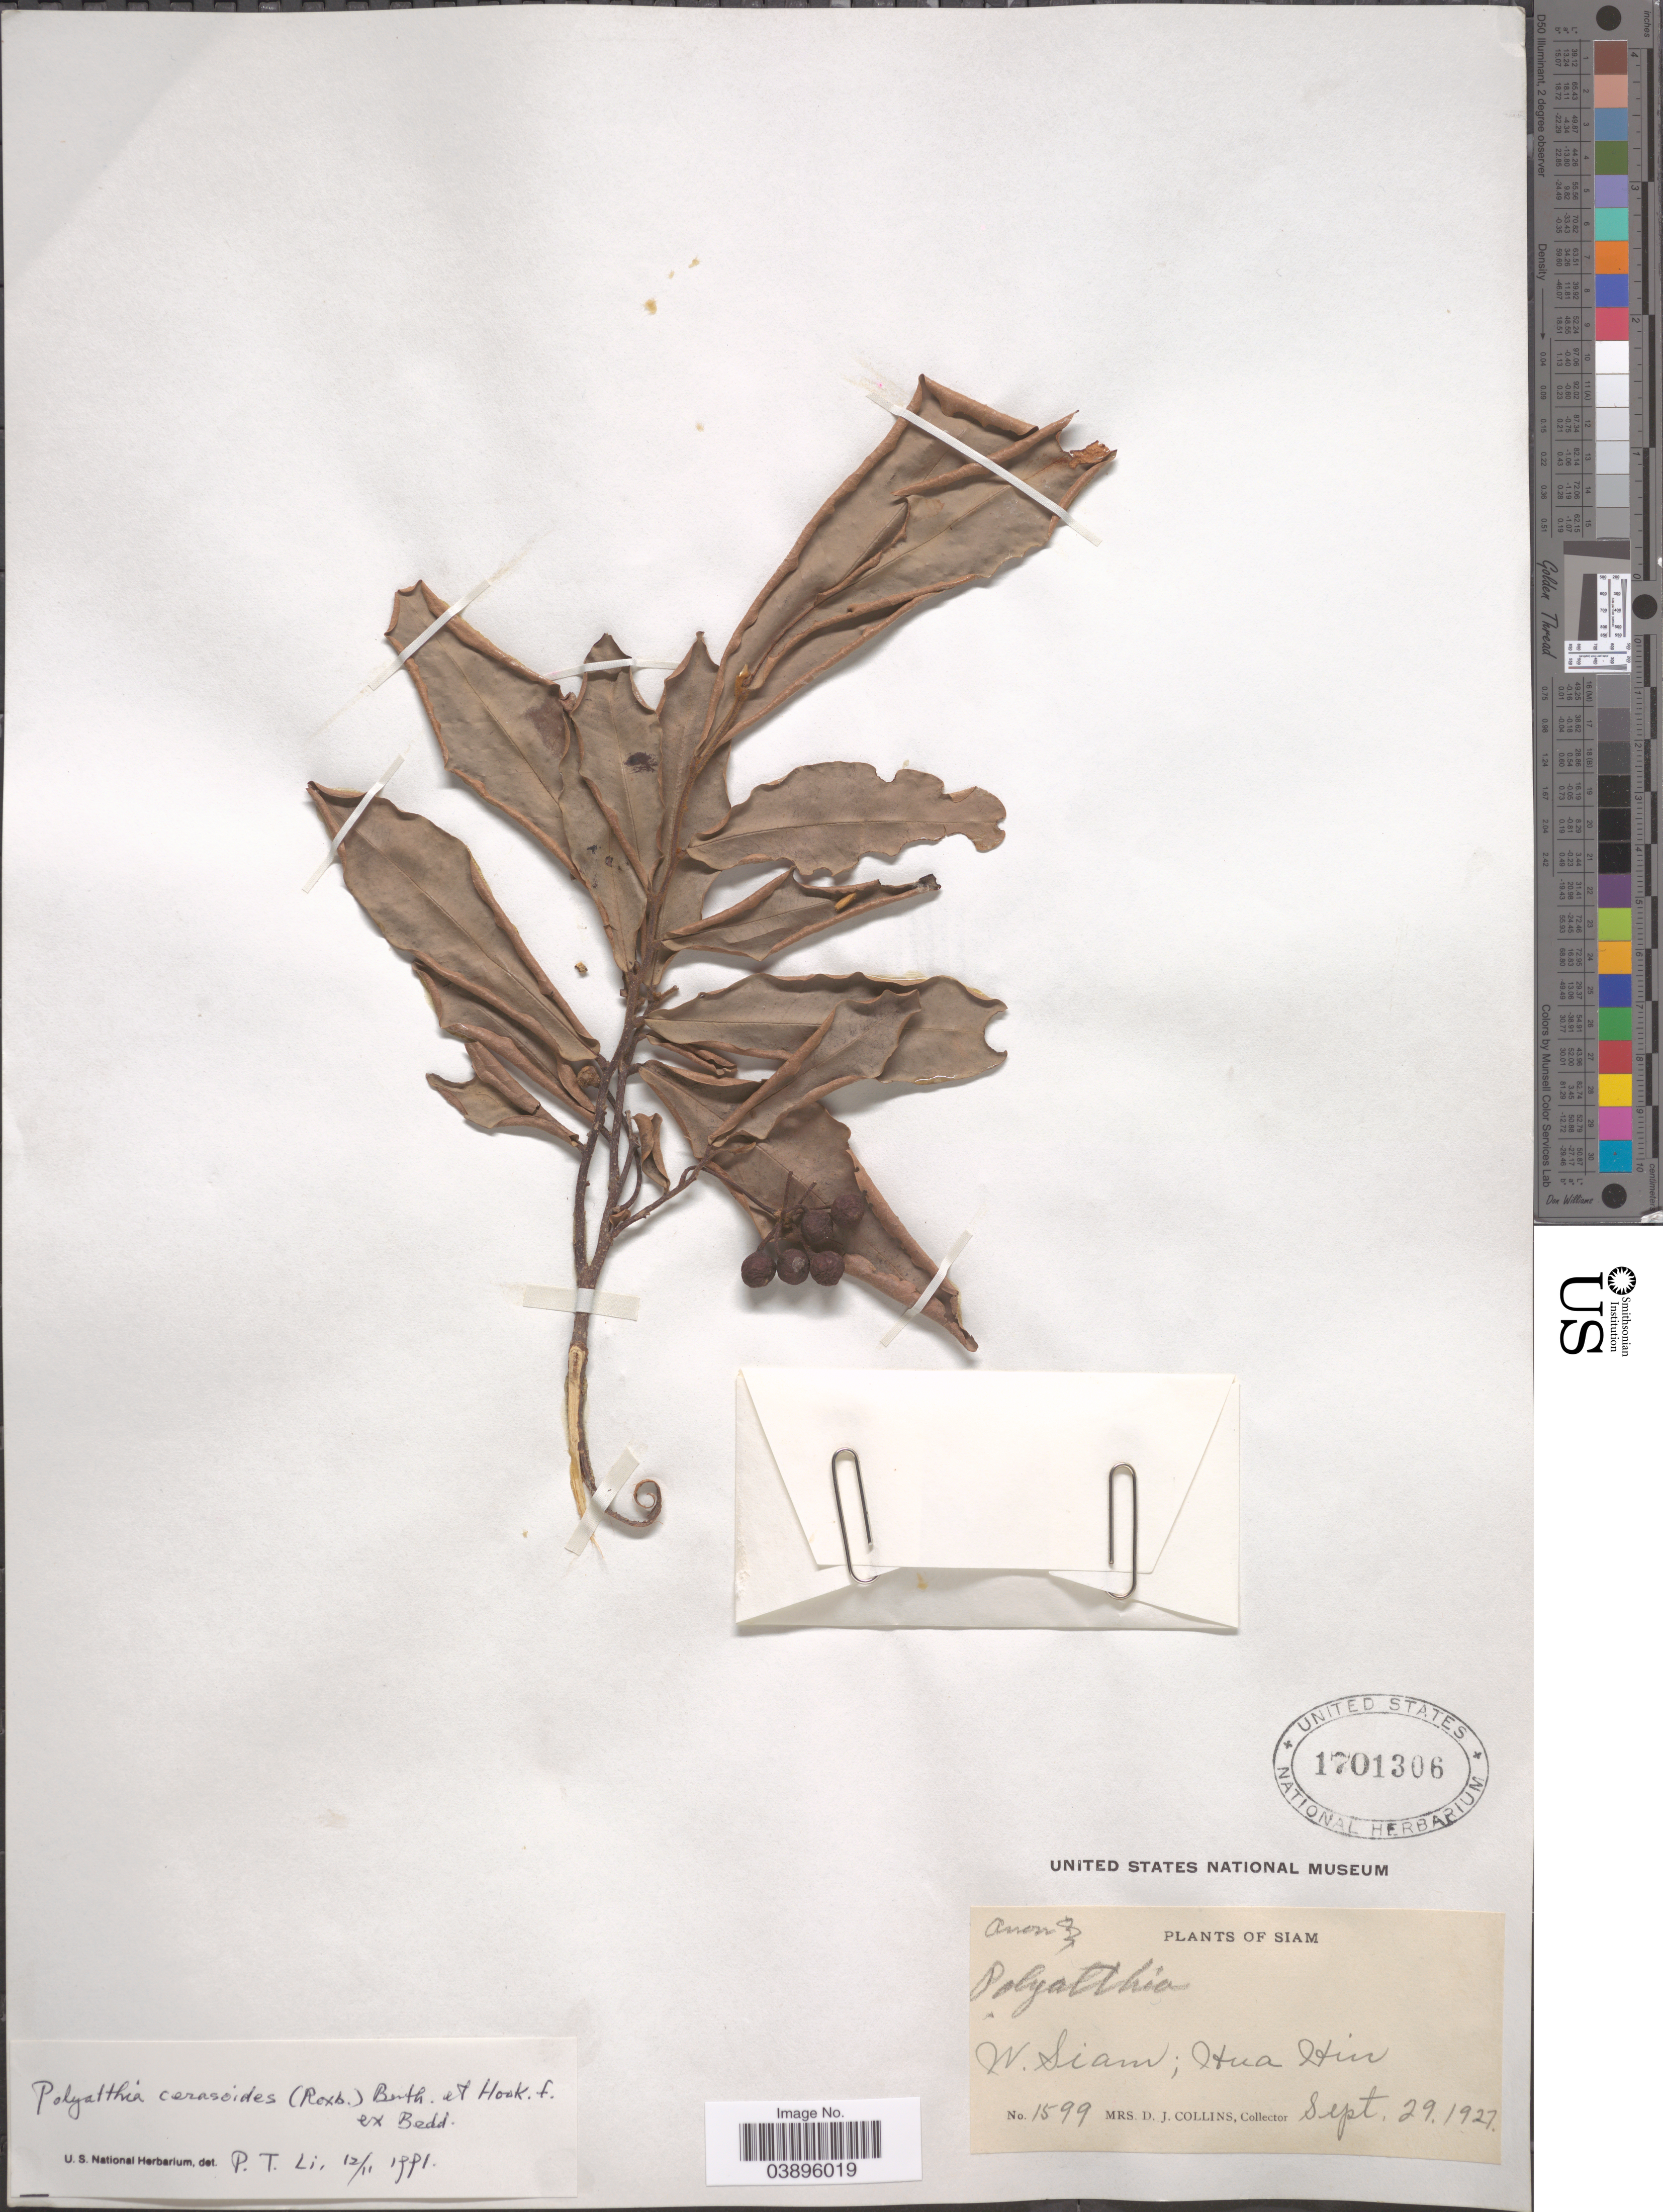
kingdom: Plantae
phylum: Tracheophyta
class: Magnoliopsida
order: Magnoliales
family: Annonaceae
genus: Polyalthia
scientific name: Polyalthia sp.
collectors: Mrs. D. J. Collins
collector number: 1599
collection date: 1927-09-29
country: Thailand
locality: Siam. W. Siam; Hua Hin.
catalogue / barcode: US 1701306